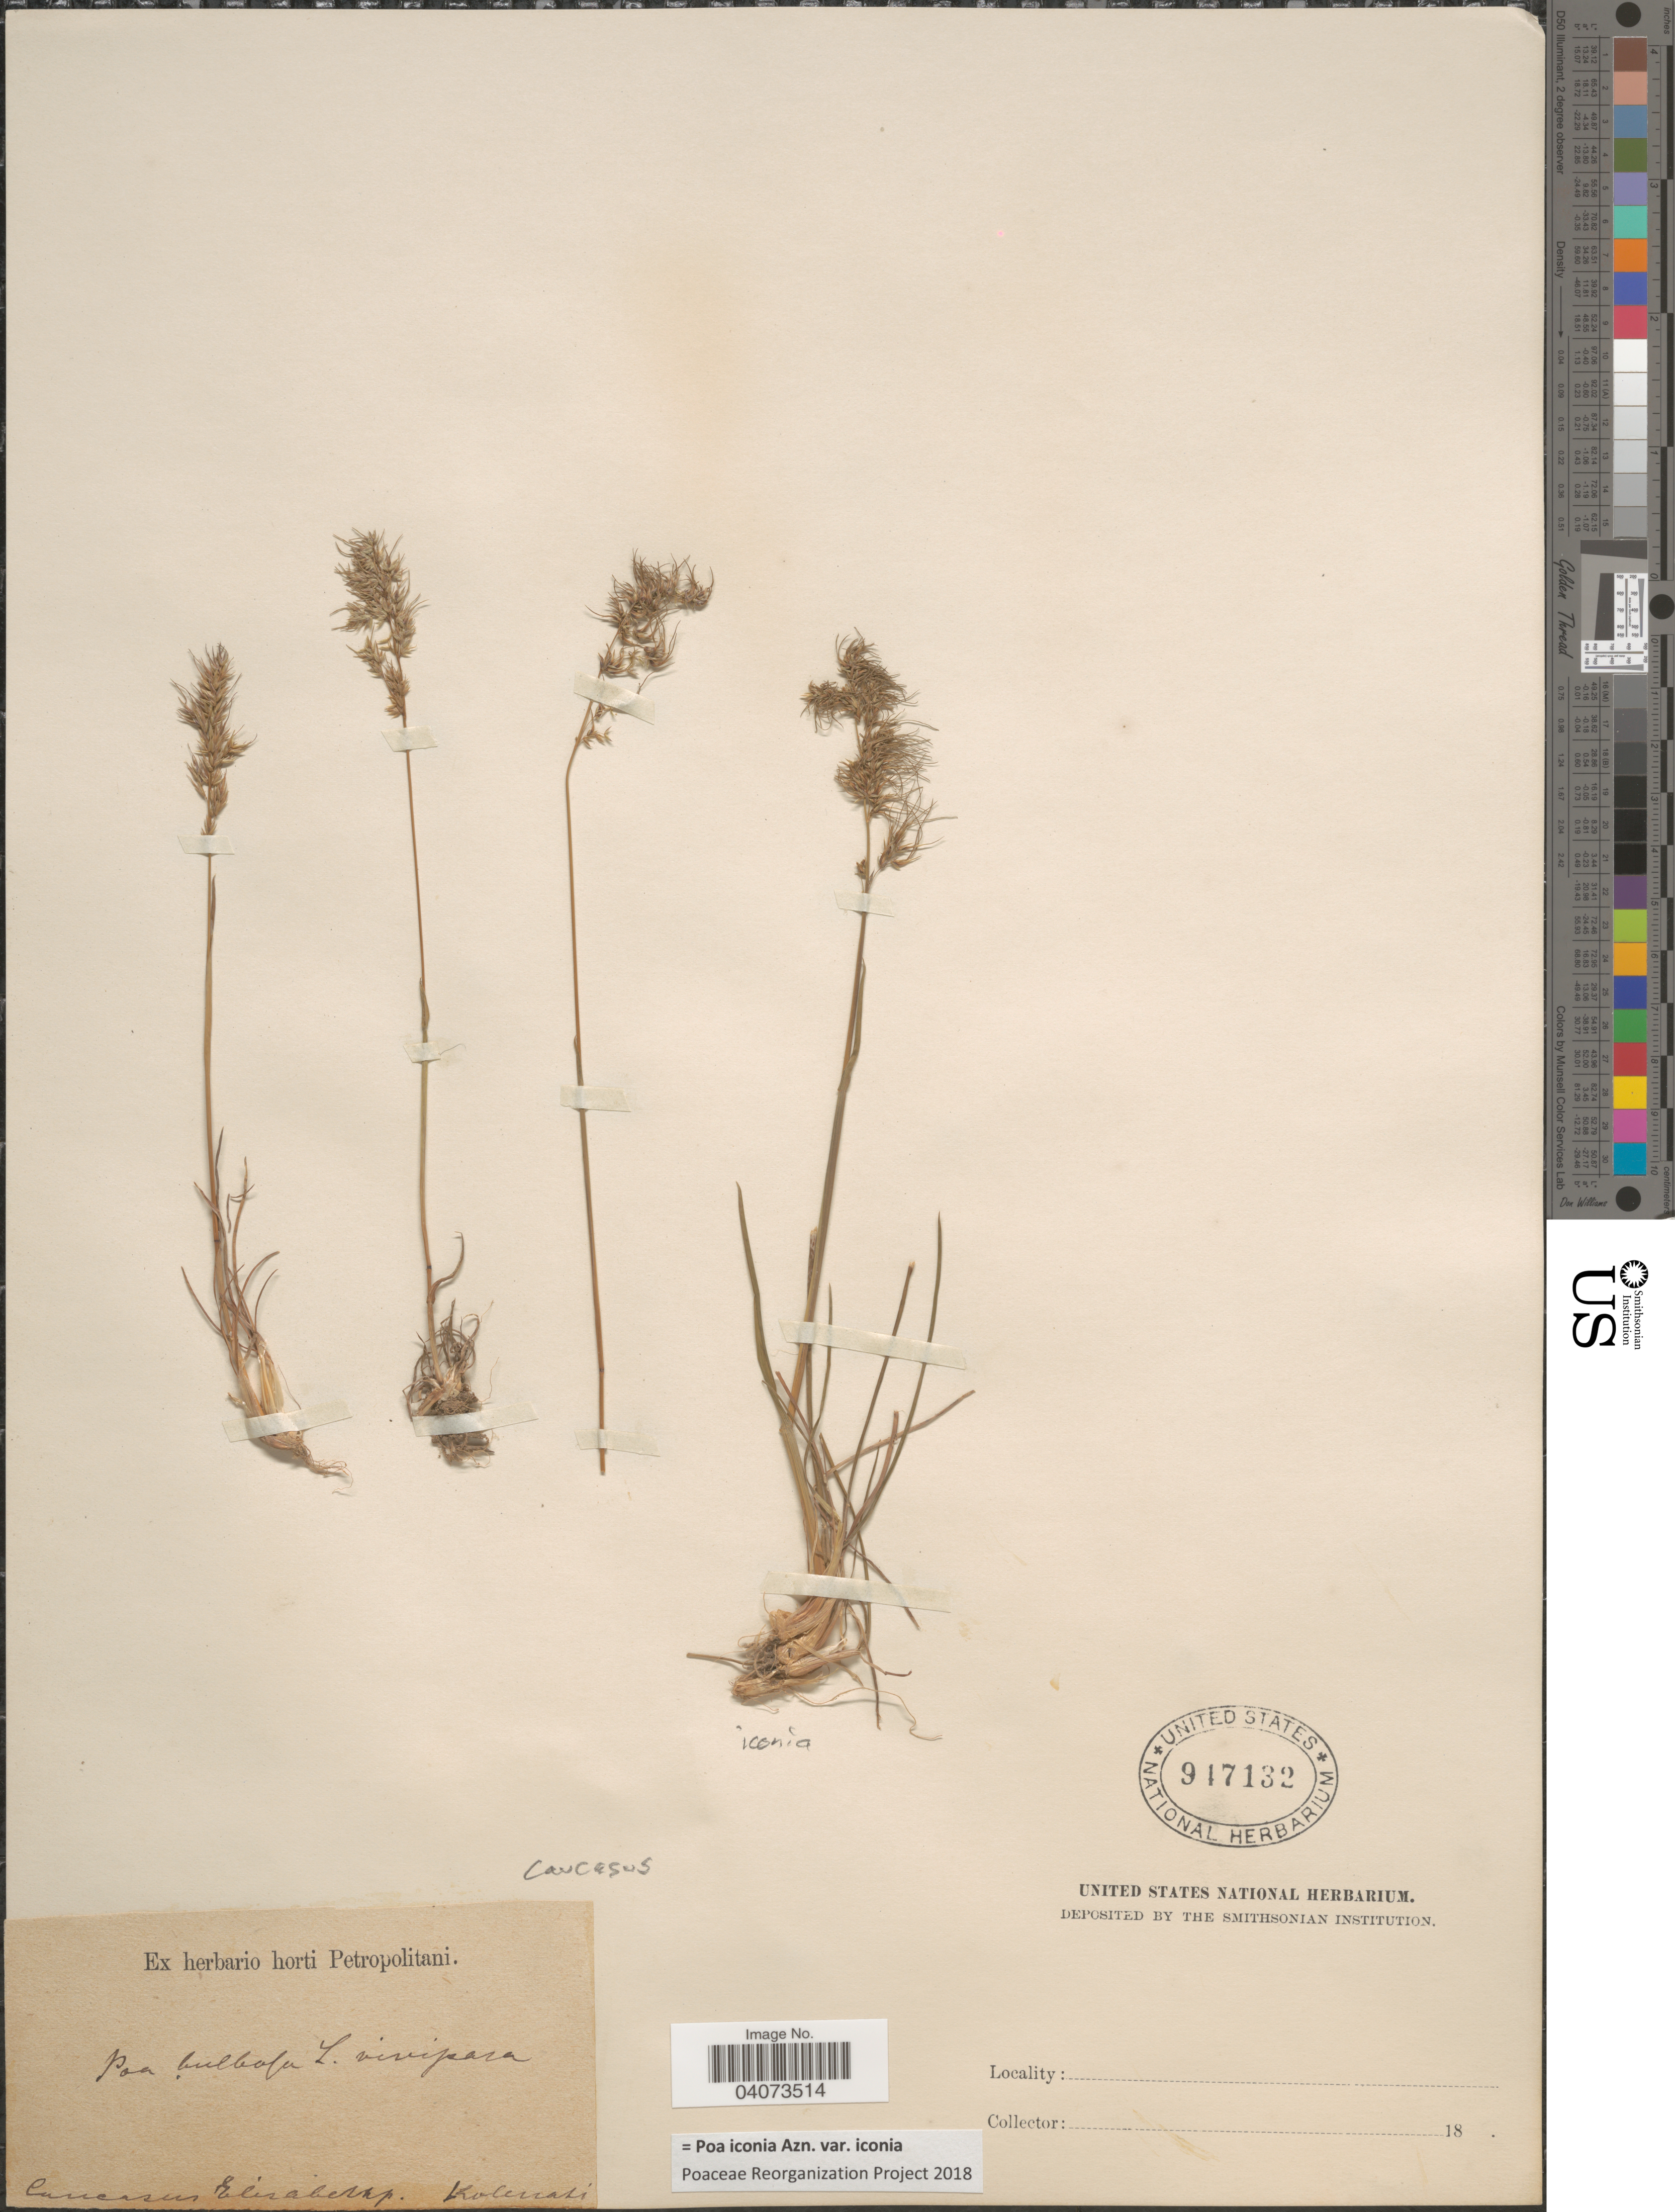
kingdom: Plantae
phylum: Tracheophyta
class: Liliopsida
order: Poales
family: Poaceae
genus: Poa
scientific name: Poa iconia var. iconia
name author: Azn.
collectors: Kolenati, --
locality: Caucasus Elisabethp.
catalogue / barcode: US 947132